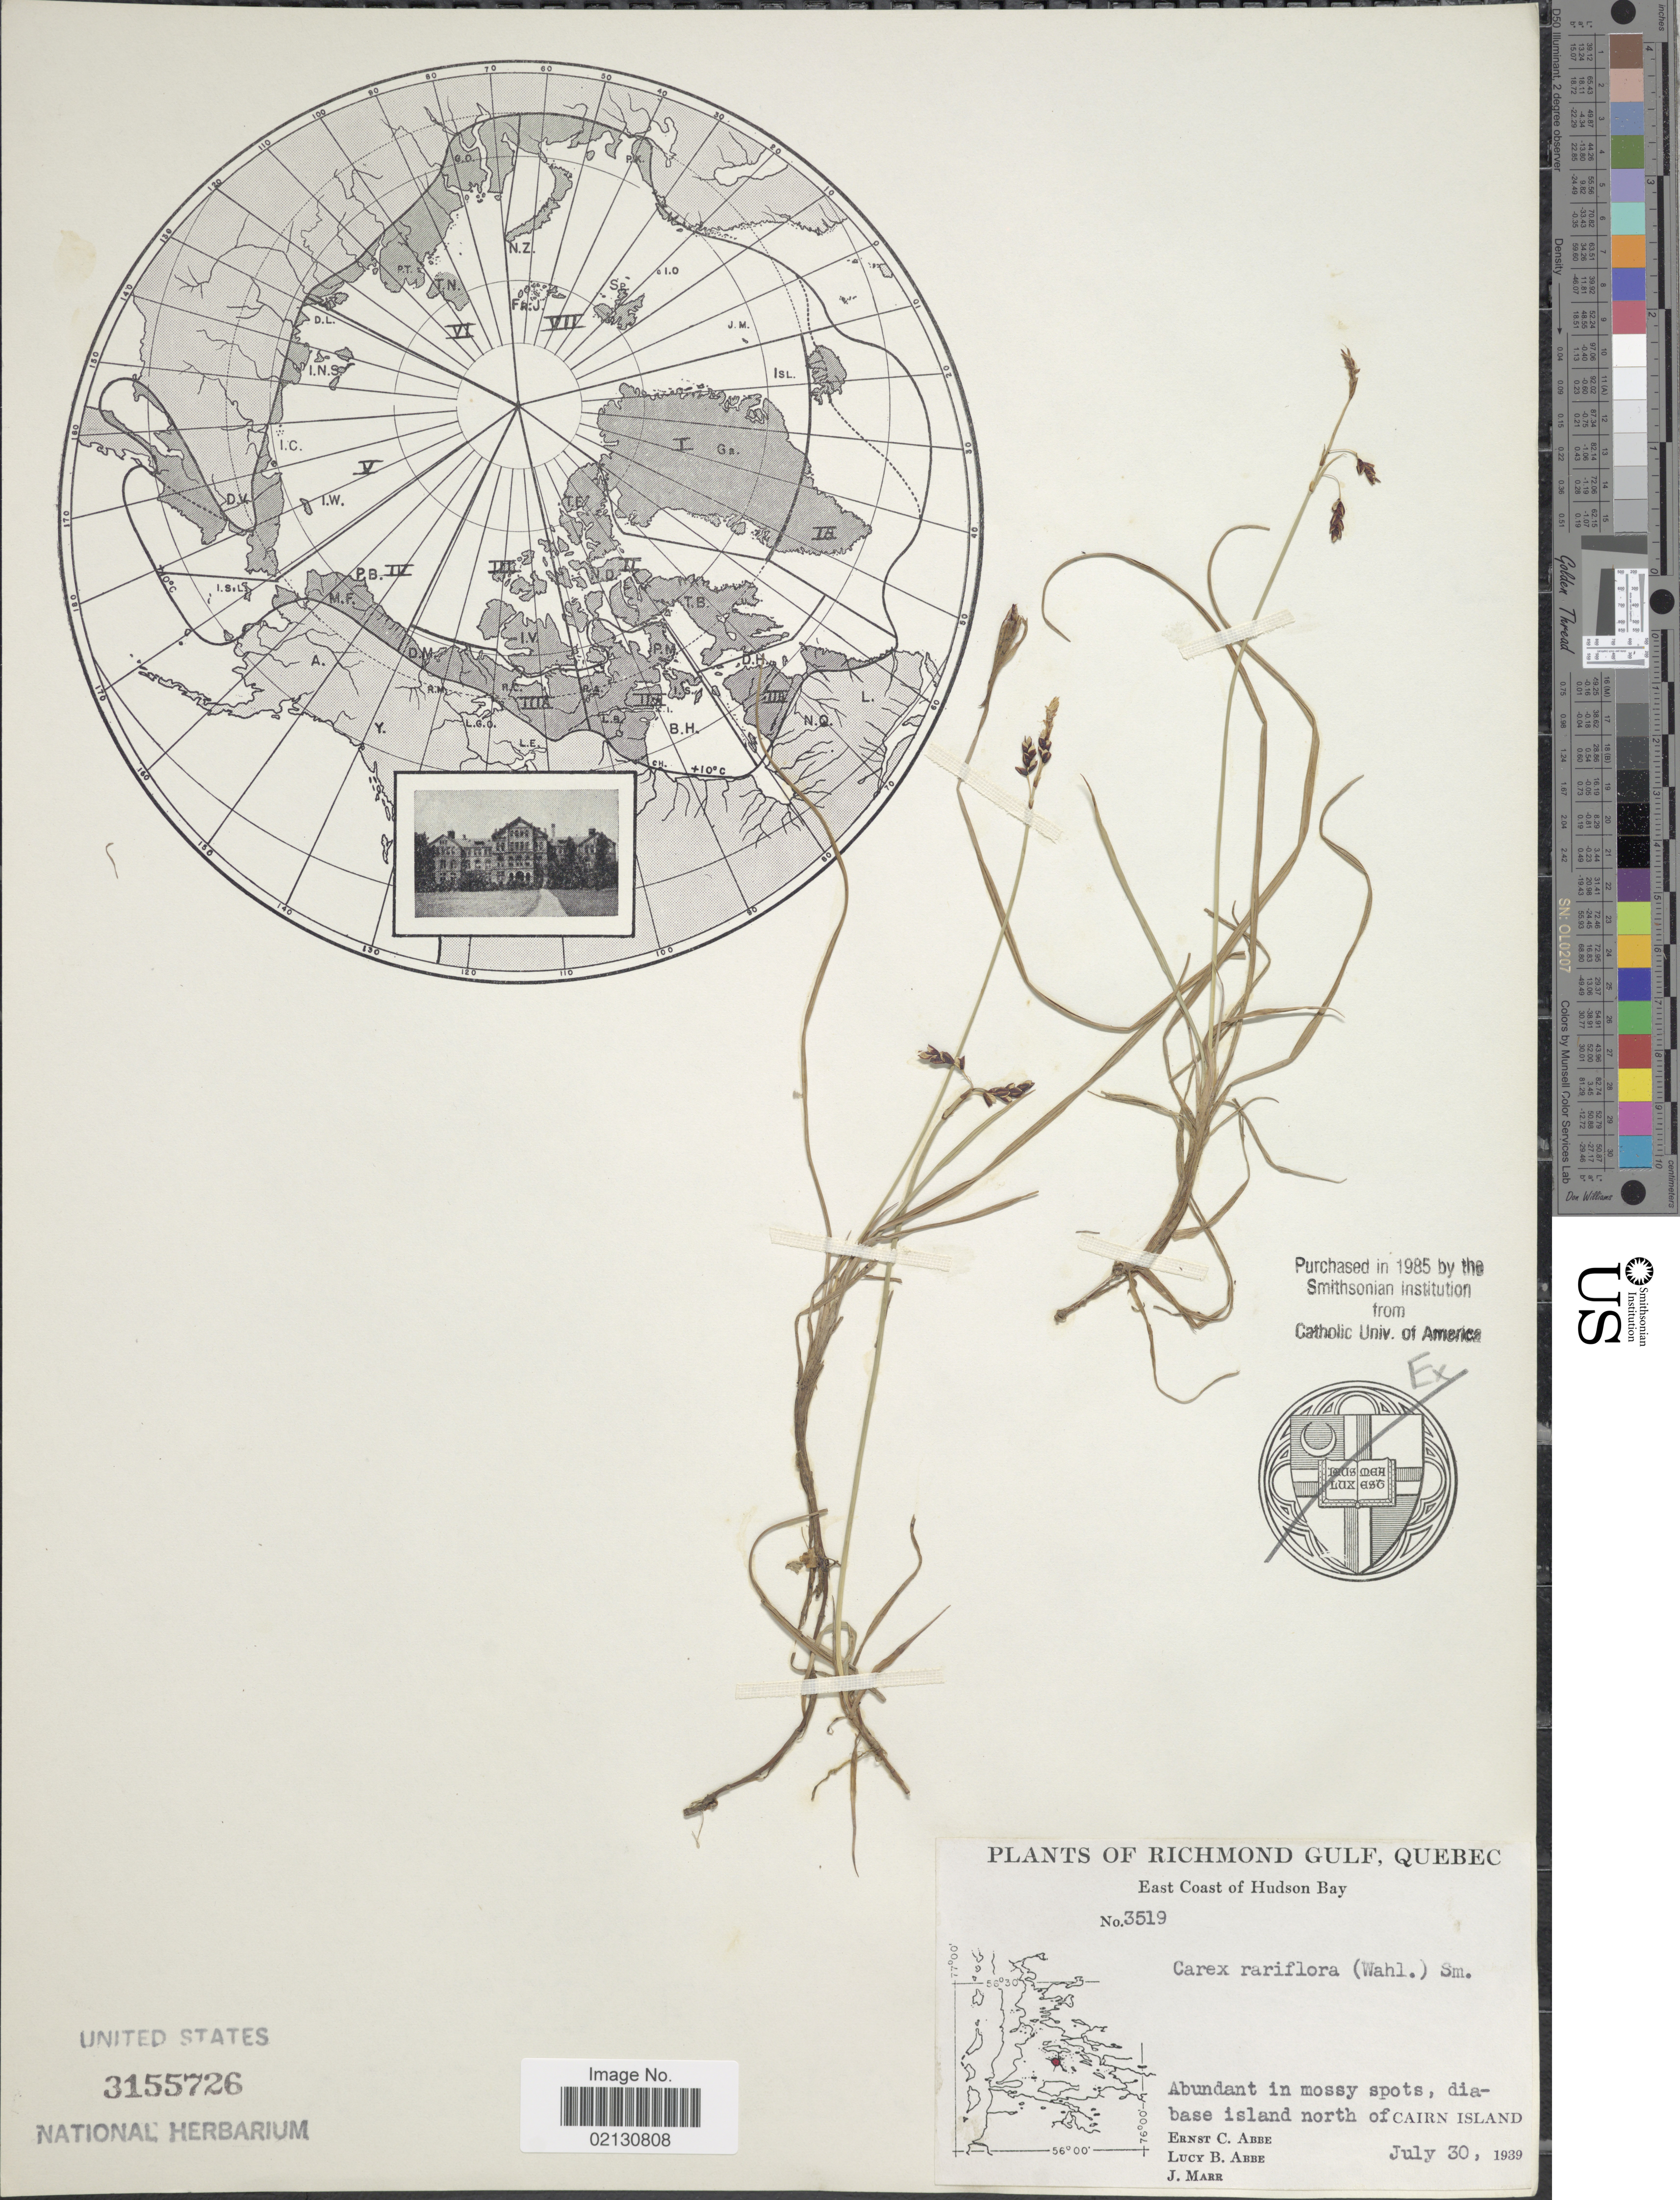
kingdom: Plantae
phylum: Tracheophyta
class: Liliopsida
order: Poales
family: Cyperaceae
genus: Carex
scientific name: Carex rariflora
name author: (Wahlenb.) Sm.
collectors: E. C. Abbe, L. B. Abbe & J. Marr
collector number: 3519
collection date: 1939-07-30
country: Canada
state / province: Quebec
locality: Richmond Gulf. diabase island north of Cairn Island. East Coast of Hudson Bay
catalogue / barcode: US 3155726